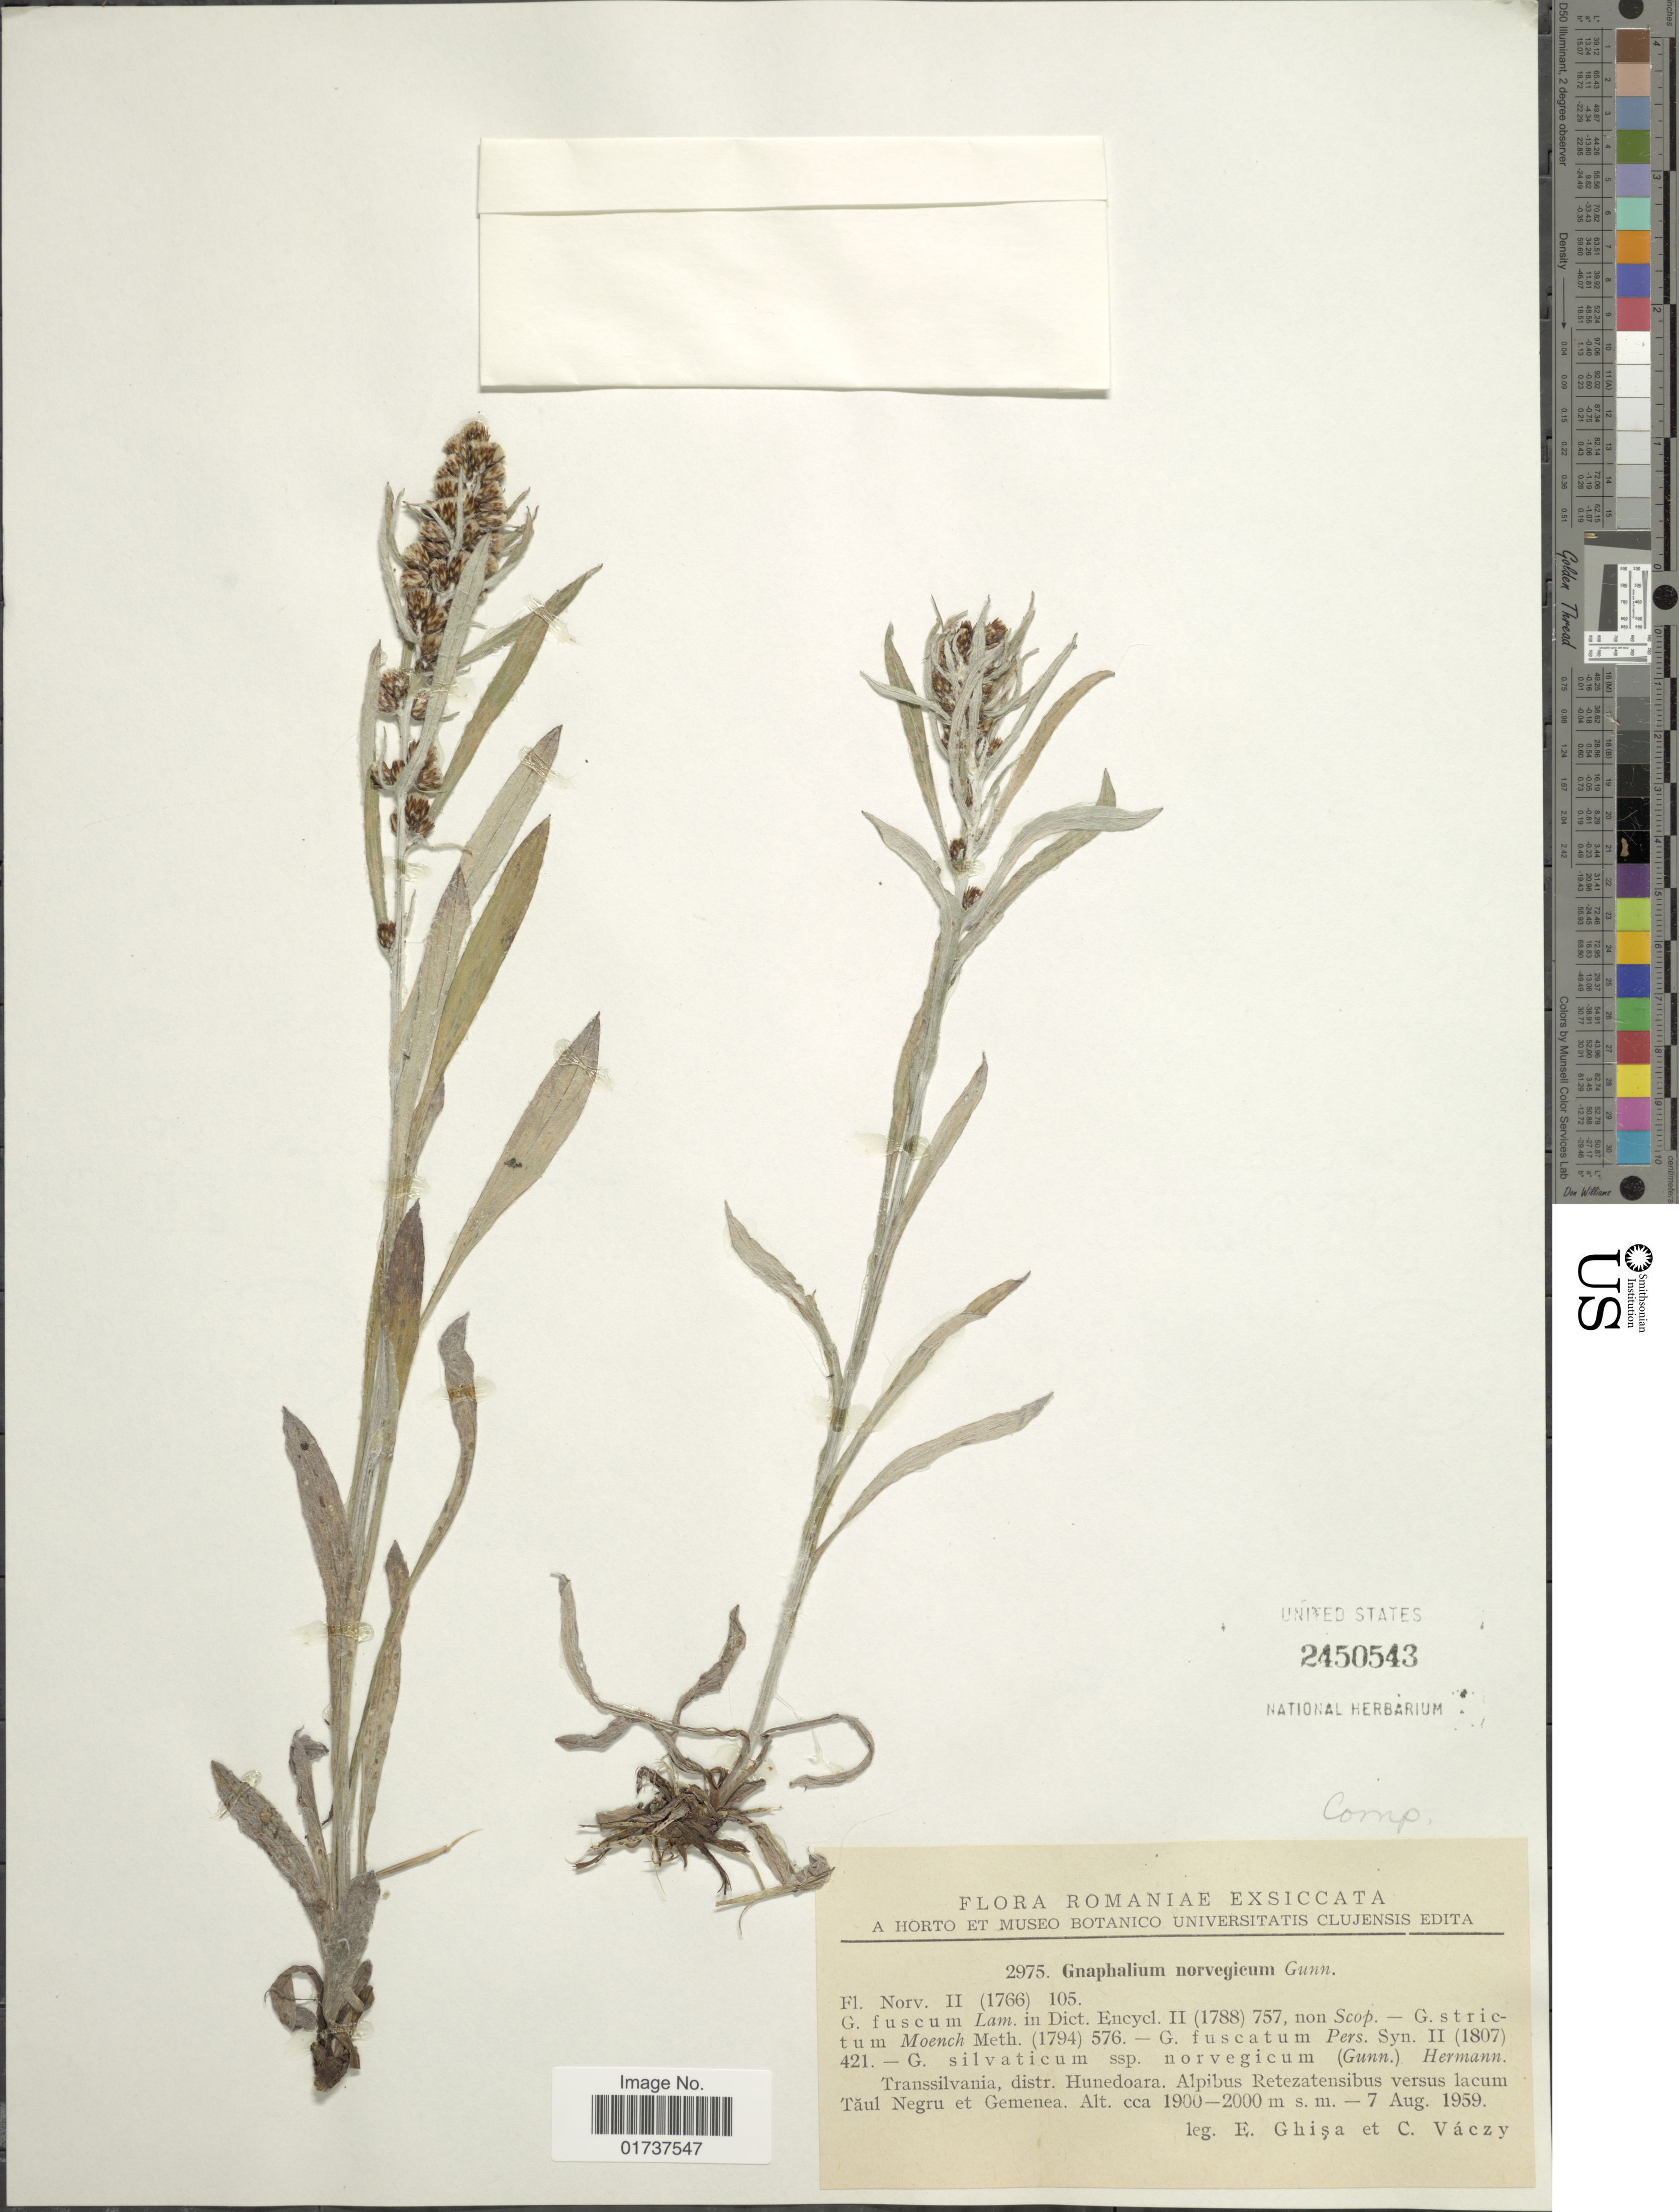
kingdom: Plantae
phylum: Tracheophyta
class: Magnoliopsida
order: Asterales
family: Asteraceae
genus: Gnaphalium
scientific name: Gnaphalium norvegicum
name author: Gunnerus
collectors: E. Ghisa & C. Vaczy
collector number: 2975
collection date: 1959-08-07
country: Romania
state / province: Hunedoara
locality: Transsilvania, distr. Hunedoaea, Alpibus Retezatensibus versus lacum Taul Negru et Gemenea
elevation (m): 1900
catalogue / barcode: US 2450543